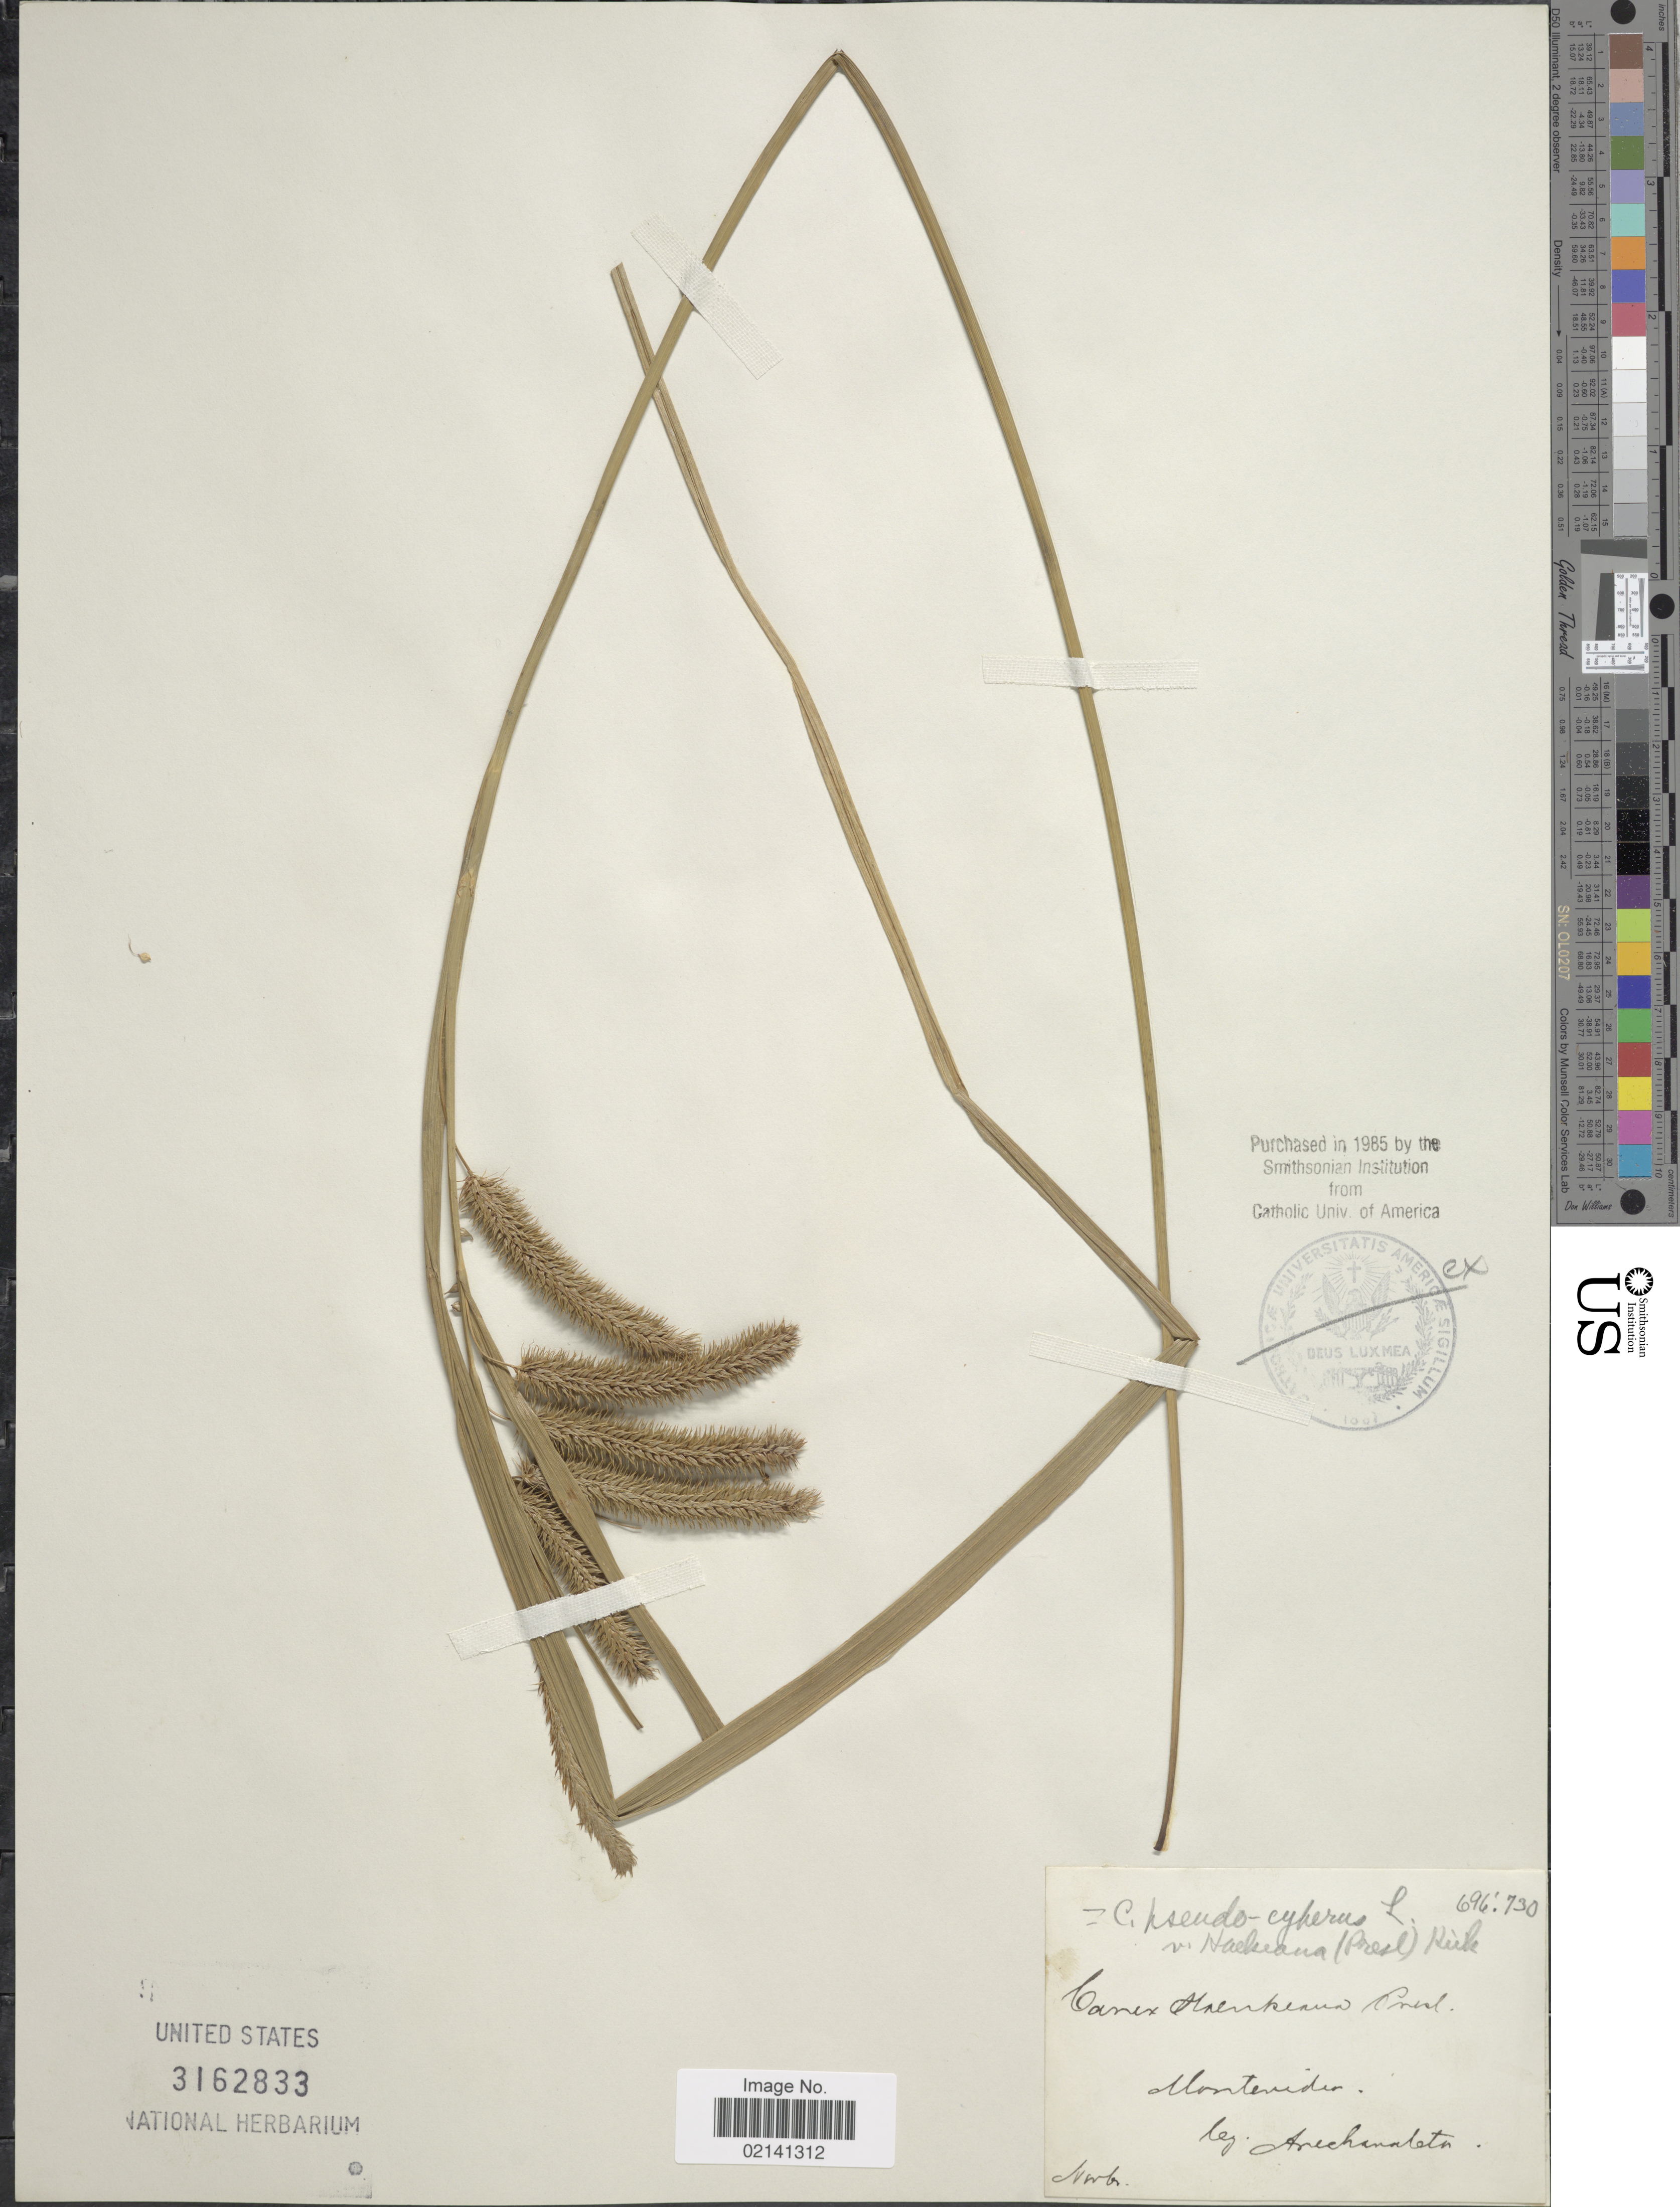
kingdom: Plantae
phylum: Tracheophyta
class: Liliopsida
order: Poales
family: Cyperaceae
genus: Carex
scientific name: Carex polysticha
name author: Boeckeler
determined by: Jimnéz-Mejias, Pedro, (UPOS), Universidad Pablo de Olavide (SPAIN)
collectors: J. Arechavaleta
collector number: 696:730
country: Uruguay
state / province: Montevideo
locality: Nwbr. [unsure placement] [interpreted]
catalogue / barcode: US 3162833